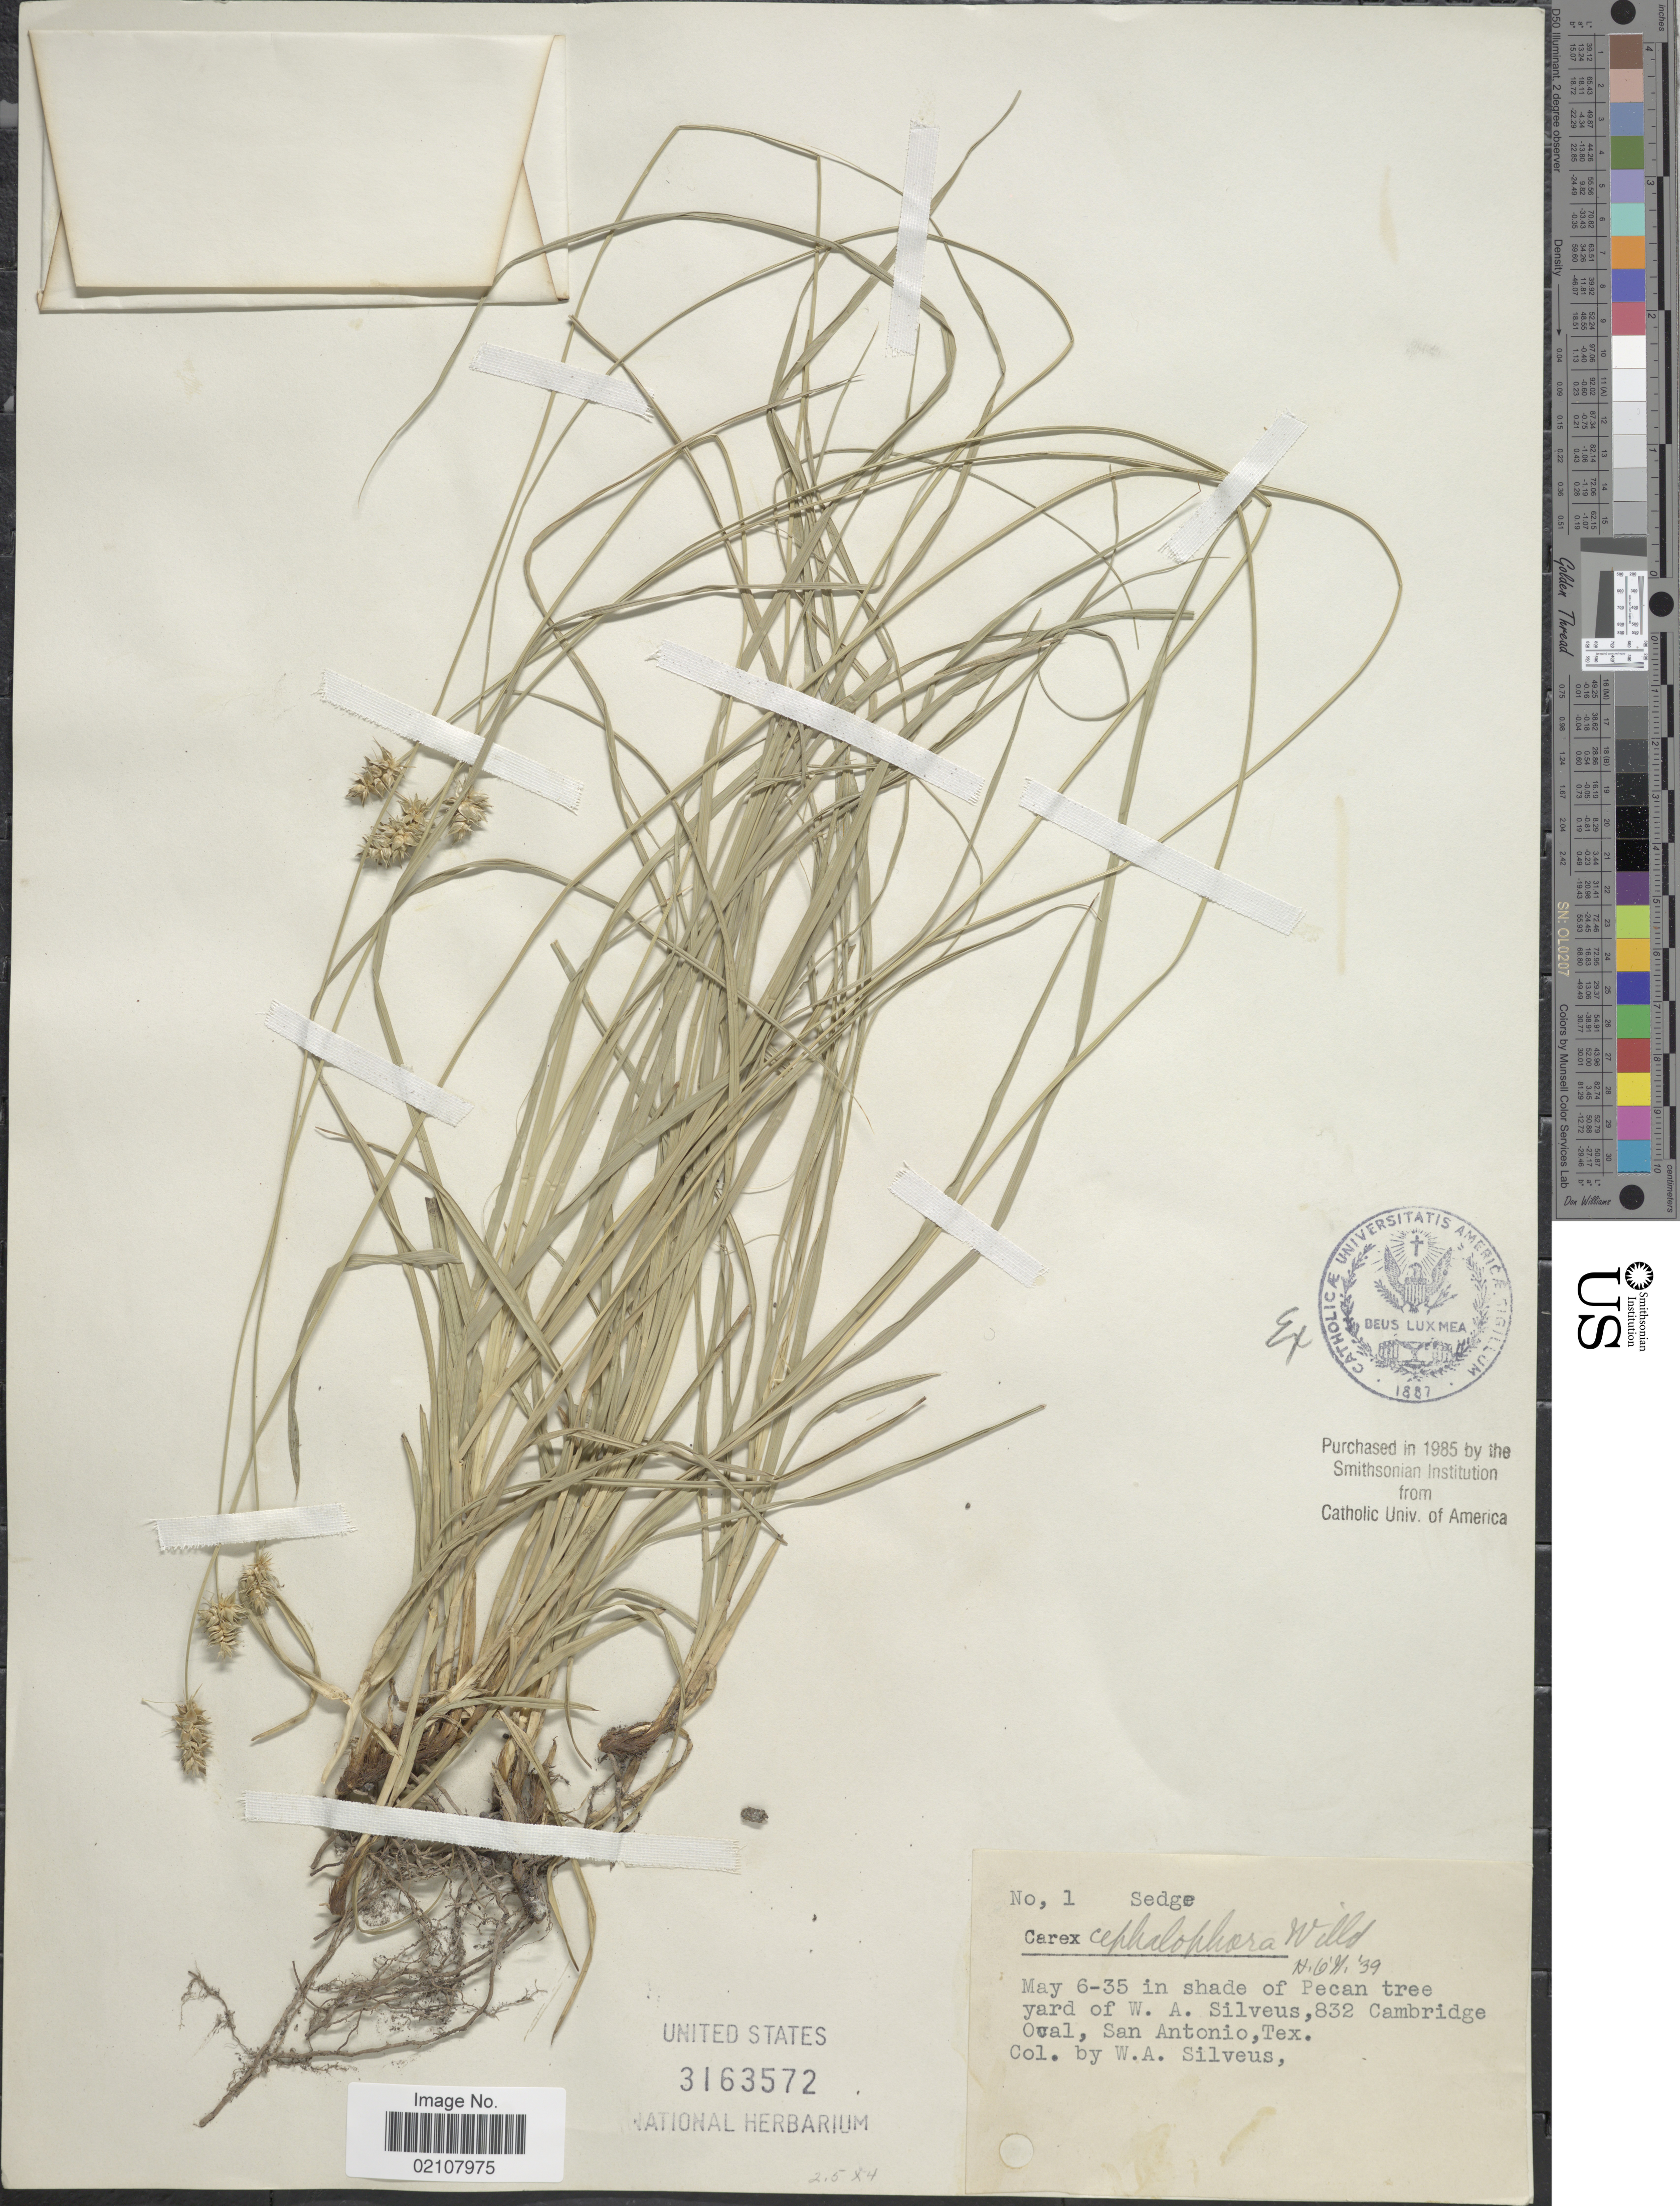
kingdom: Plantae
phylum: Tracheophyta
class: Liliopsida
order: Poales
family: Cyperaceae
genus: Carex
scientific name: Carex cephalophora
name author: Muhl. ex Willd.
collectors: W. Silveus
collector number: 1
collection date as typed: Transcribed d/m/y: 6/5/35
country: United States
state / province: Texas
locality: Cambridge, Oval, San Antonio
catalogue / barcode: US 3163572